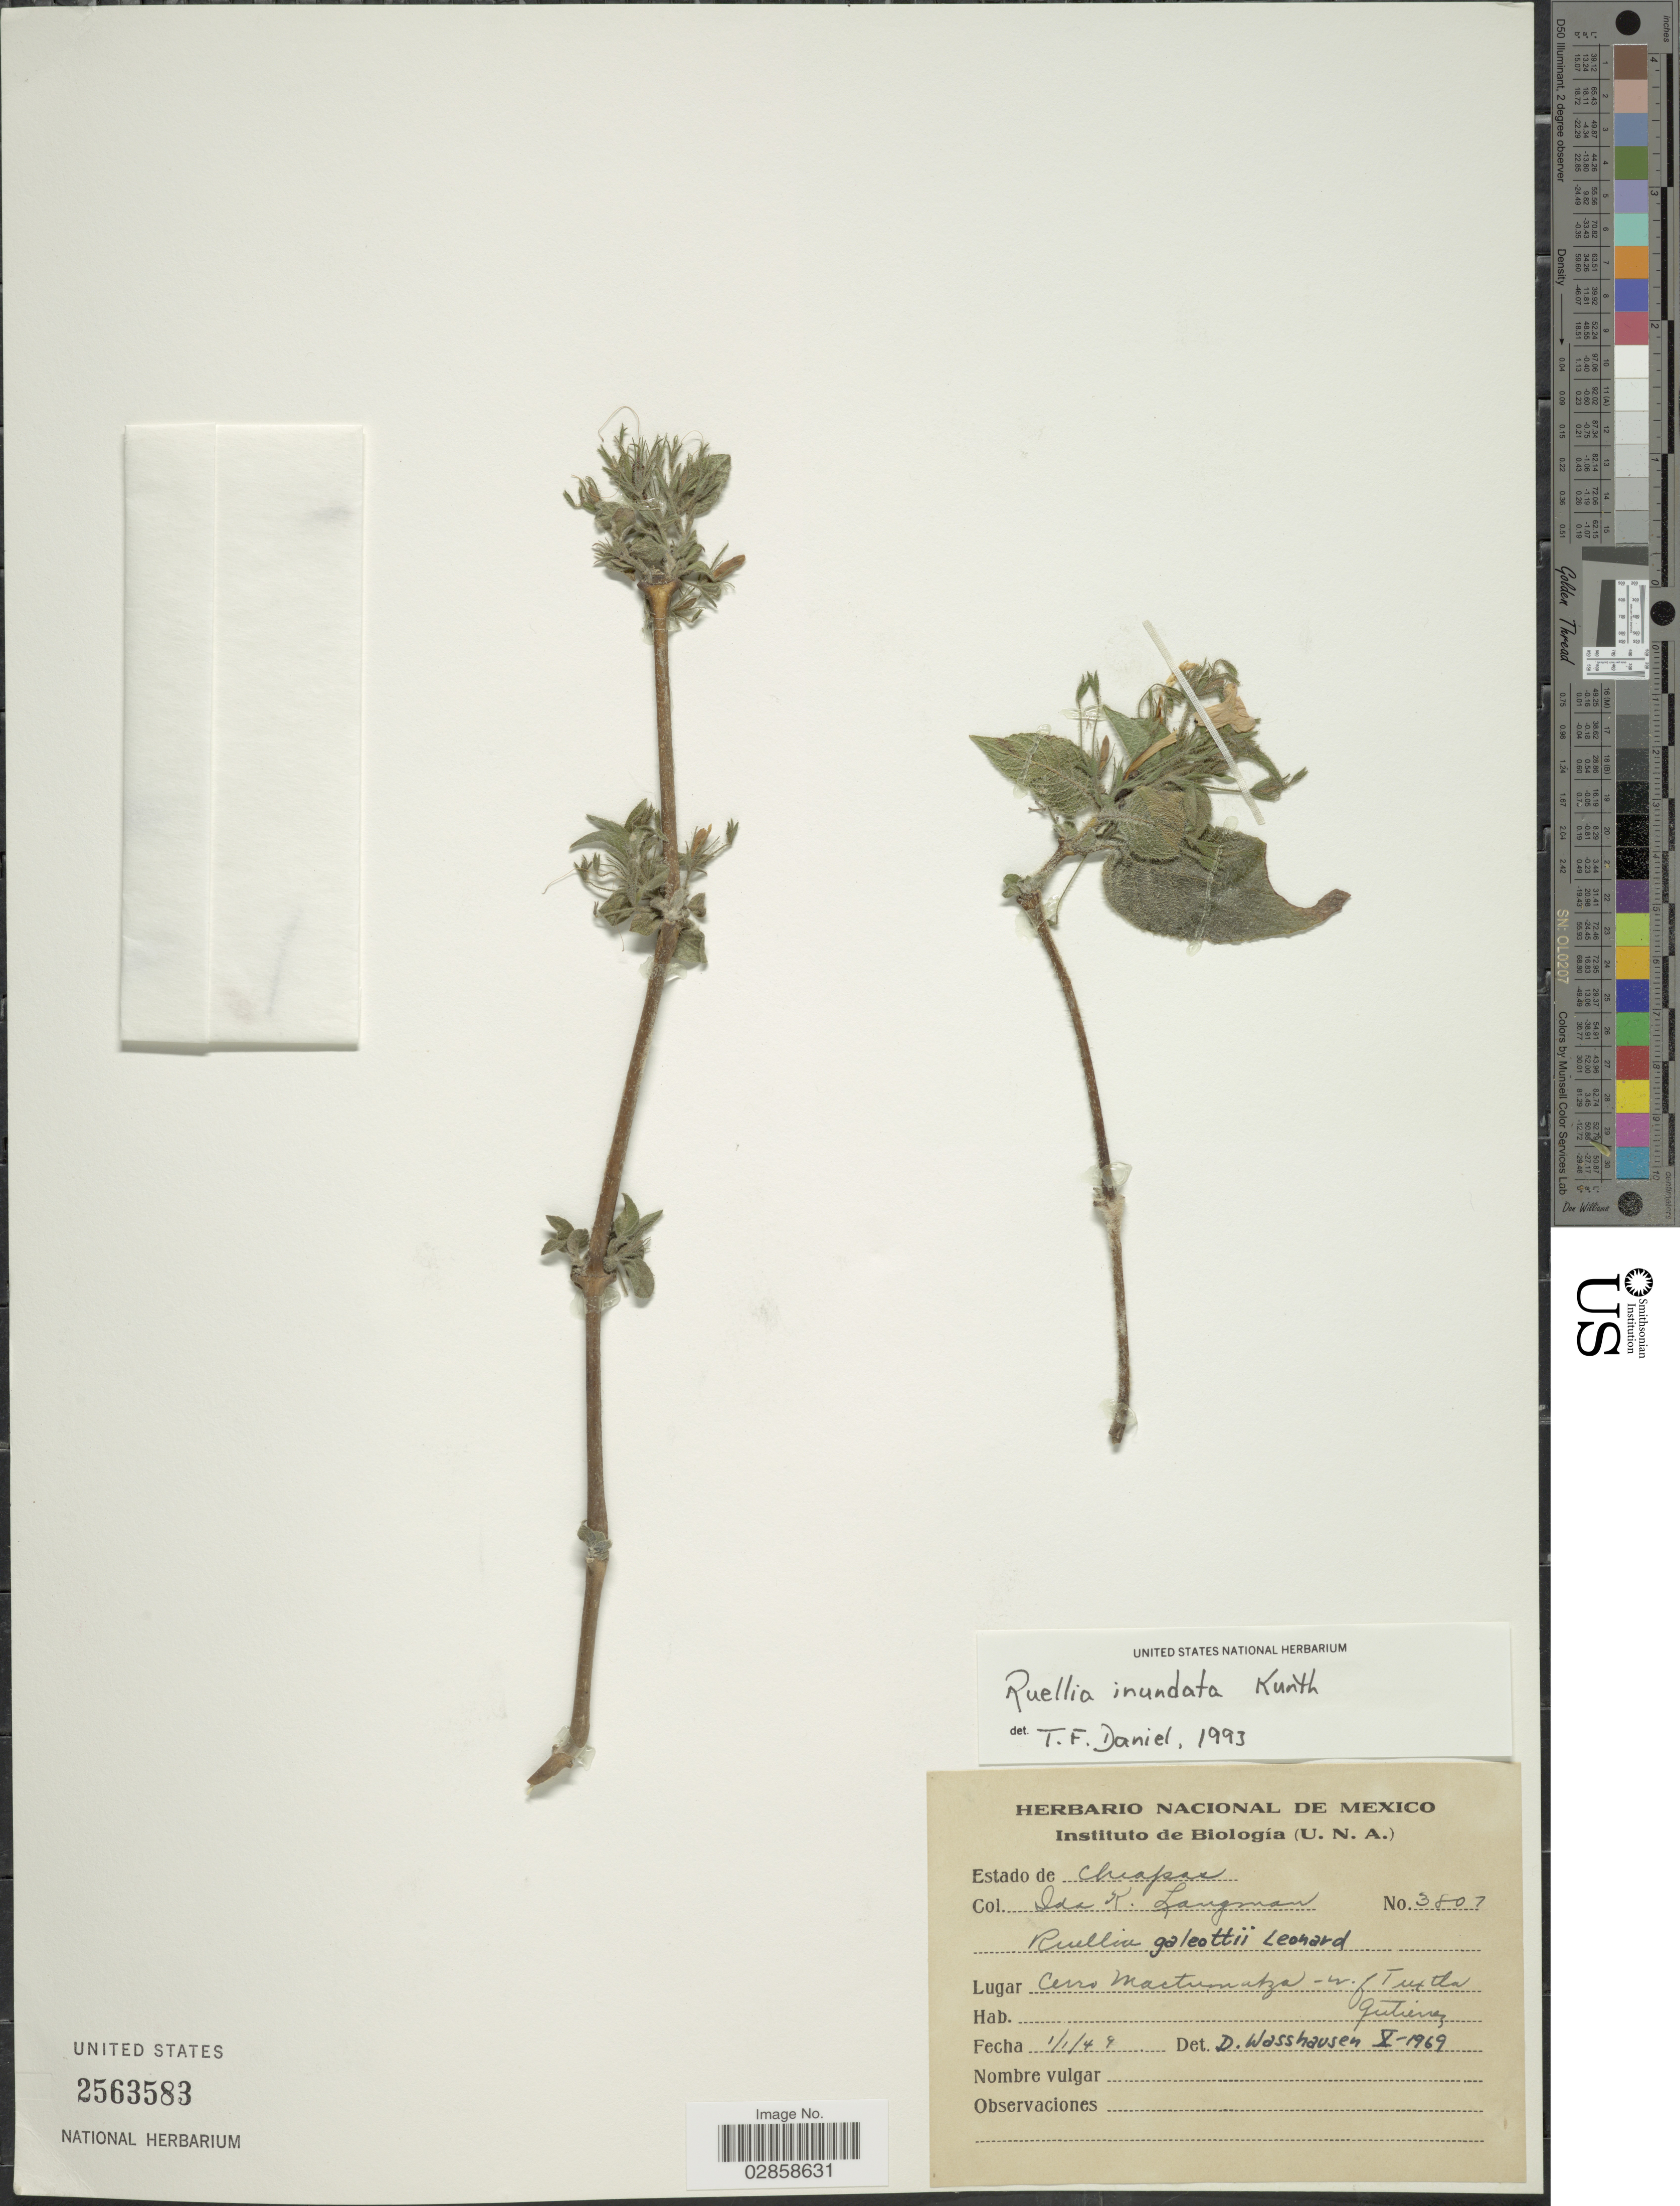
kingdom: Plantae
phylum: Tracheophyta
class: Magnoliopsida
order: Lamiales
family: Acanthaceae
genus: Ruellia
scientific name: Ruellia inundata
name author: Kunth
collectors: I. K. Langman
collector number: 3807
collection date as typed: Transcribed d/m/y: 1/1/49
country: Mexico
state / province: Chiapas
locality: Cerro Mactumatza- w. of Tuxtla Gutierrez.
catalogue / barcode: US 2563583